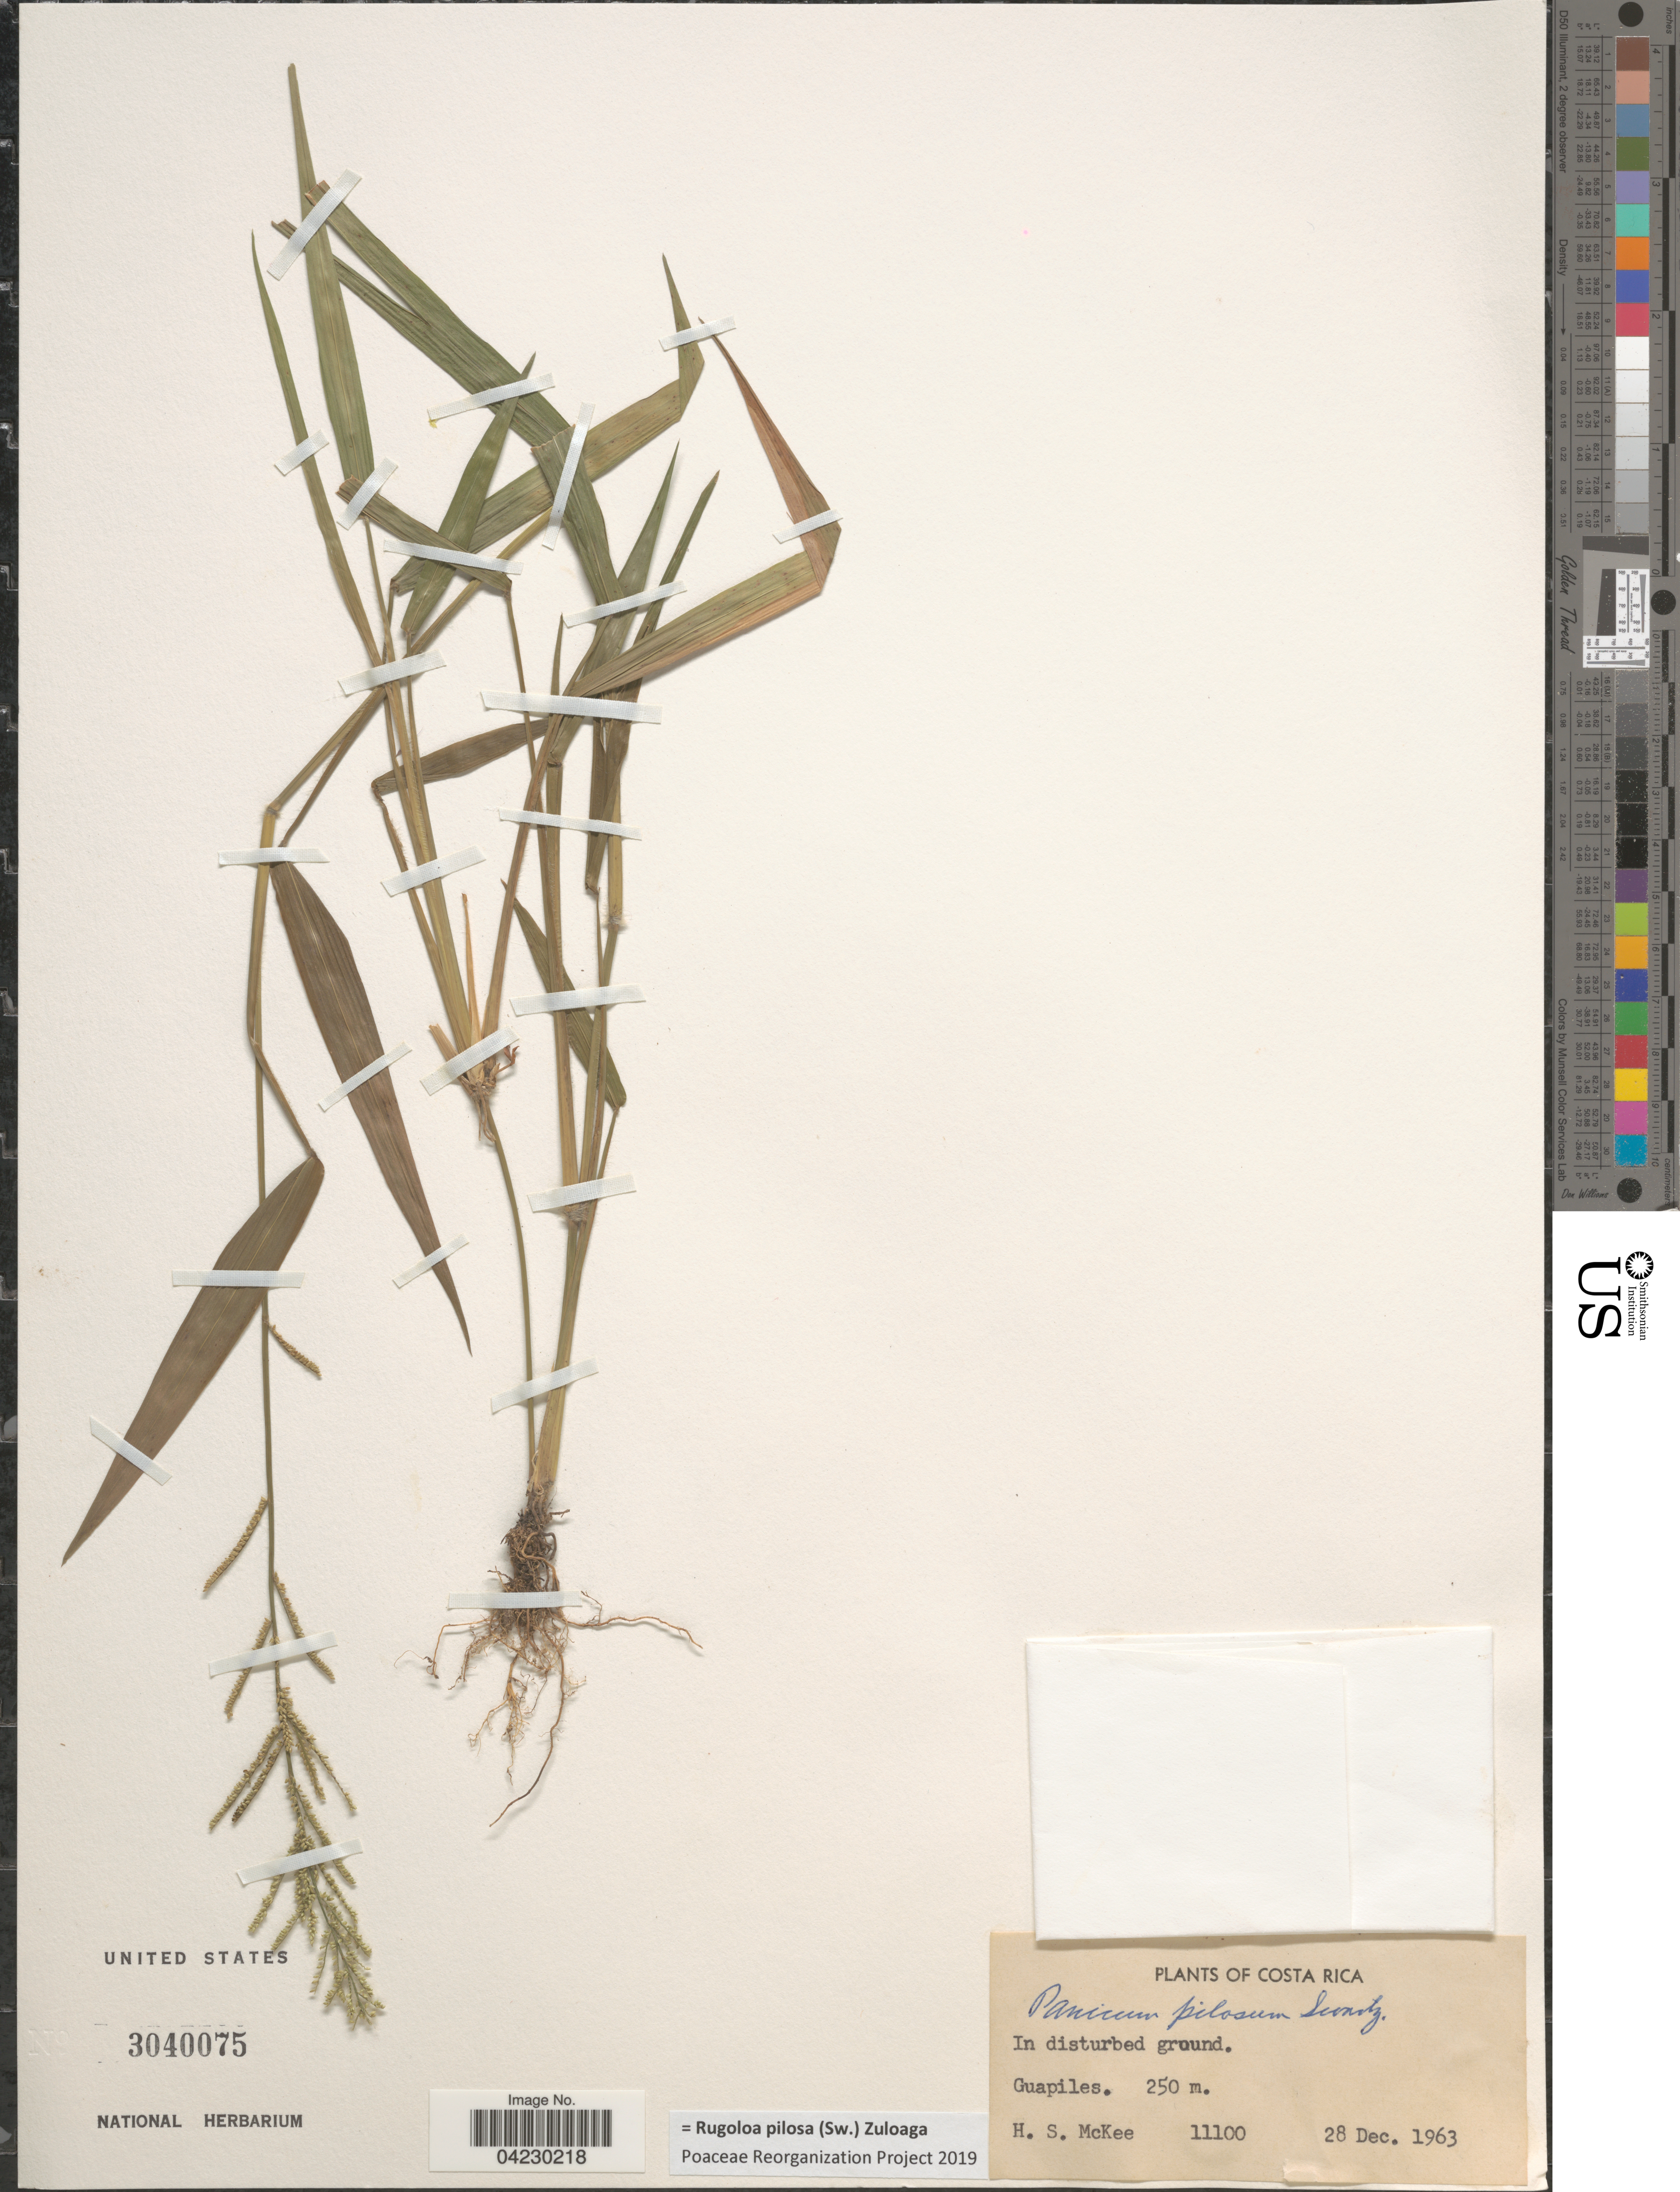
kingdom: Plantae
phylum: Tracheophyta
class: Liliopsida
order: Poales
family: Poaceae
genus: Rugoloa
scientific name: Rugoloa pilosa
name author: (Sw.) Zuloaga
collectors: H. S. McKee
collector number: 11100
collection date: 1963-12-28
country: Costa Rica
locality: In disturbed ground. Guapiles.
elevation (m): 250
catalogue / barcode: US 3040075